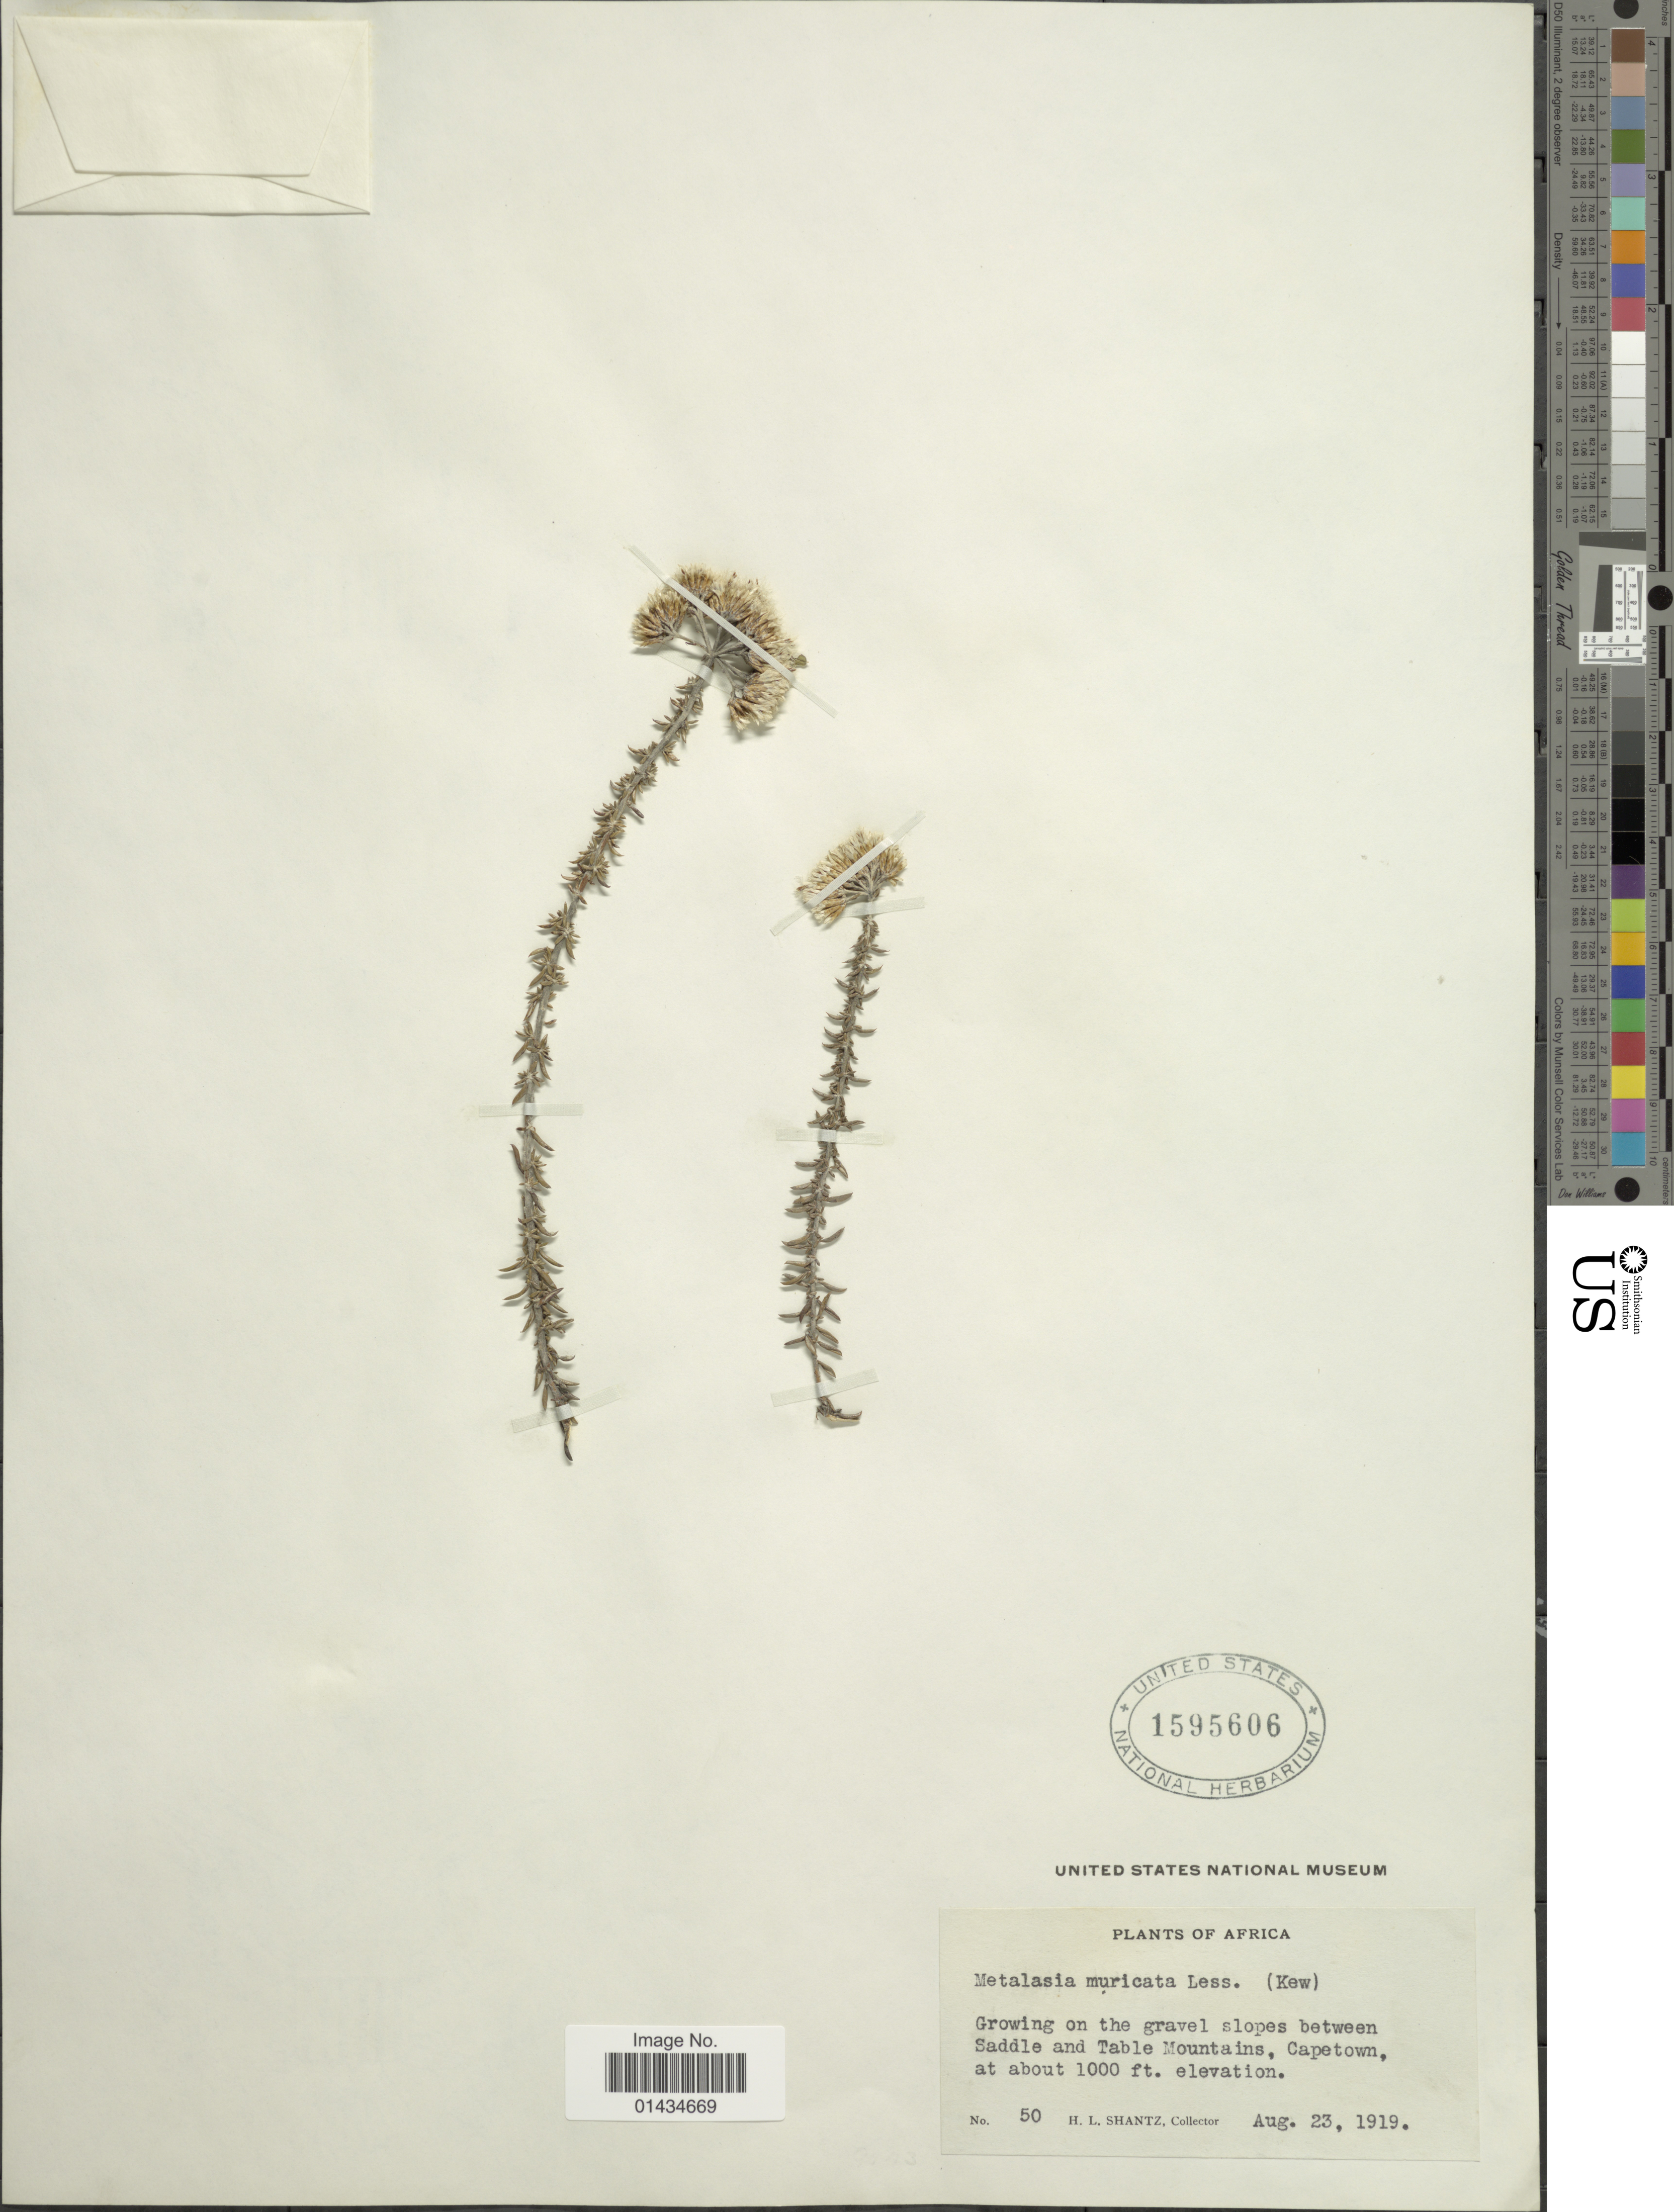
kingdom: Plantae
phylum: Tracheophyta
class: Magnoliopsida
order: Asterales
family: Asteraceae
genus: Metalasia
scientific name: Metalasia muricata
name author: (L.) D. Don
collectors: H. Shantz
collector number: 50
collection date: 1919-08-23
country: South Africa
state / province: Western Cape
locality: Growing in the gravel slopes between Saddle and Table Mountains, Africa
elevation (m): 305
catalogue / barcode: US 1595606